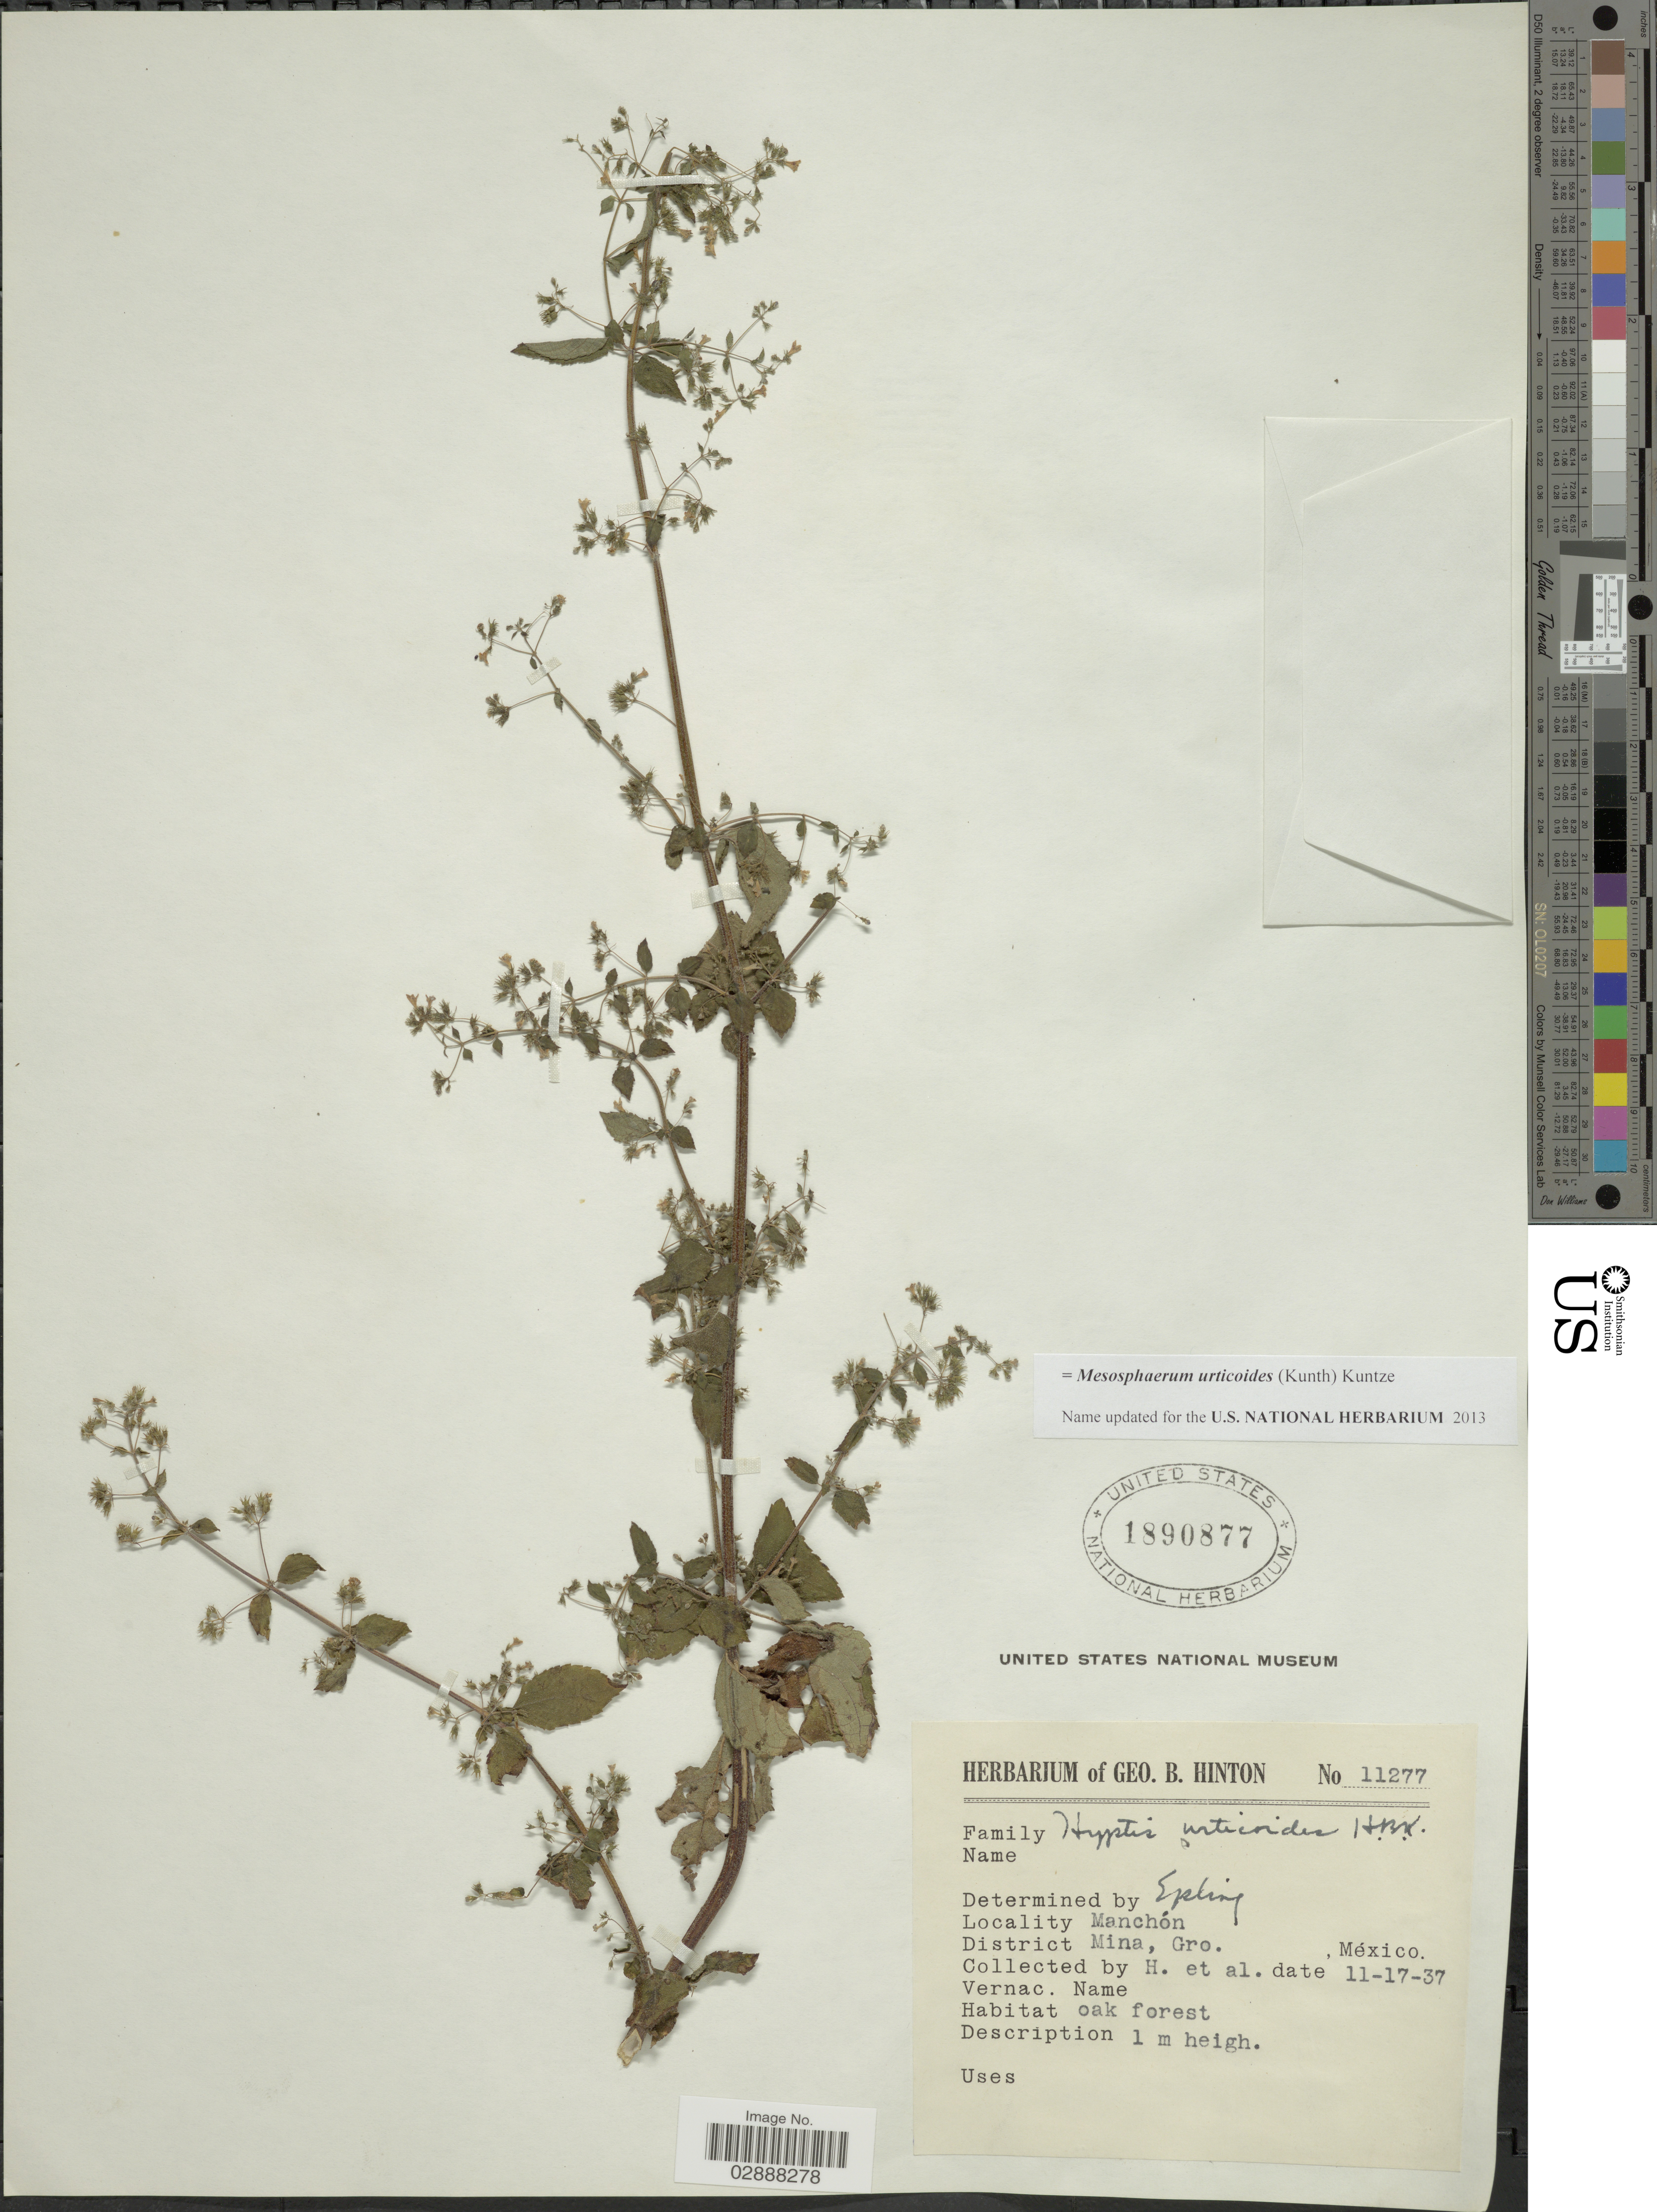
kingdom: Plantae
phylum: Tracheophyta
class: Magnoliopsida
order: Lamiales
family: Lamiaceae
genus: Mesosphaerum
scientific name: Mesosphaerum urticoides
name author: (Kunth) Kuntze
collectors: G. B. Hinton & et al.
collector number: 11277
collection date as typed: Transcribed d/m/y: 17/11/37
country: Mexico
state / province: Guerrero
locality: Manchón. District Mina, Gro.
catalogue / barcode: US 1890877